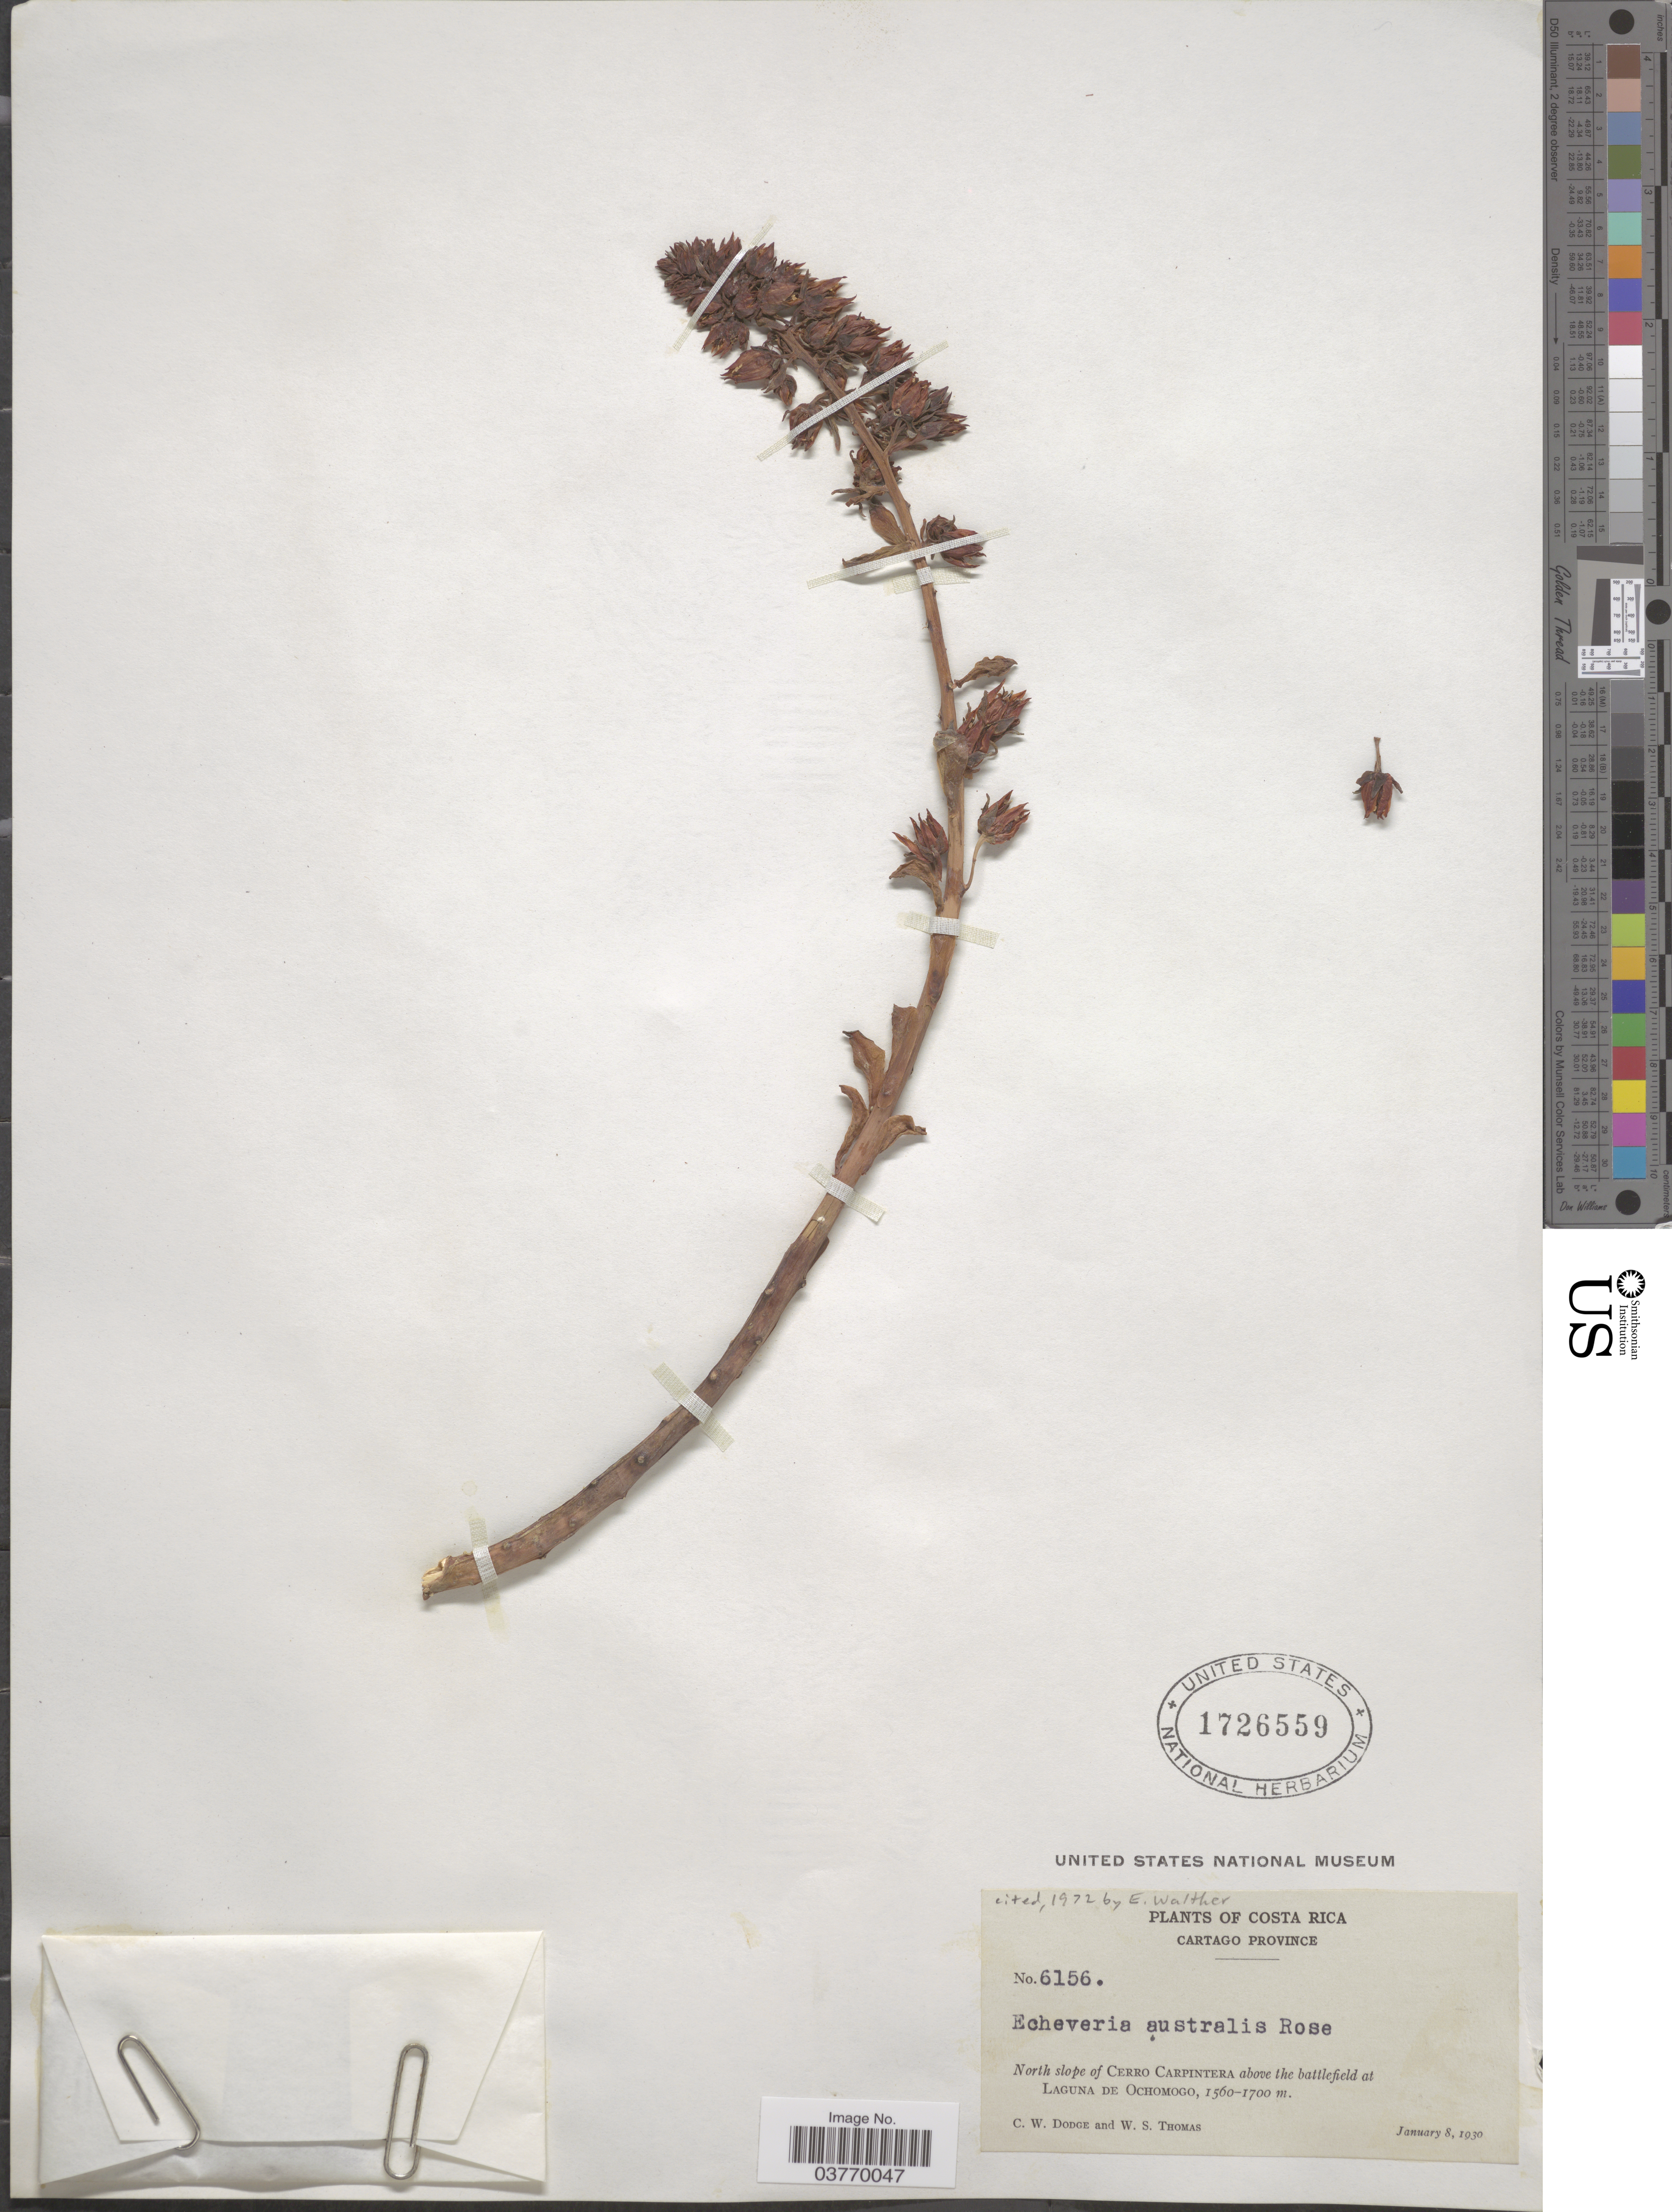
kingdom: Plantae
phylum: Tracheophyta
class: Magnoliopsida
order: Saxifragales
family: Crassulaceae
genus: Echeveria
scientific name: Echeveria australis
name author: Rose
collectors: C. Dodge & W. S. Thomas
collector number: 6156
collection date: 1930-01-08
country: Costa Rica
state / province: Cartago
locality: Cartago Province. North slope of Cerro Carpintera above the battlefield at Laguna de Ochomogo.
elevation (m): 1560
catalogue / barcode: US 1726559